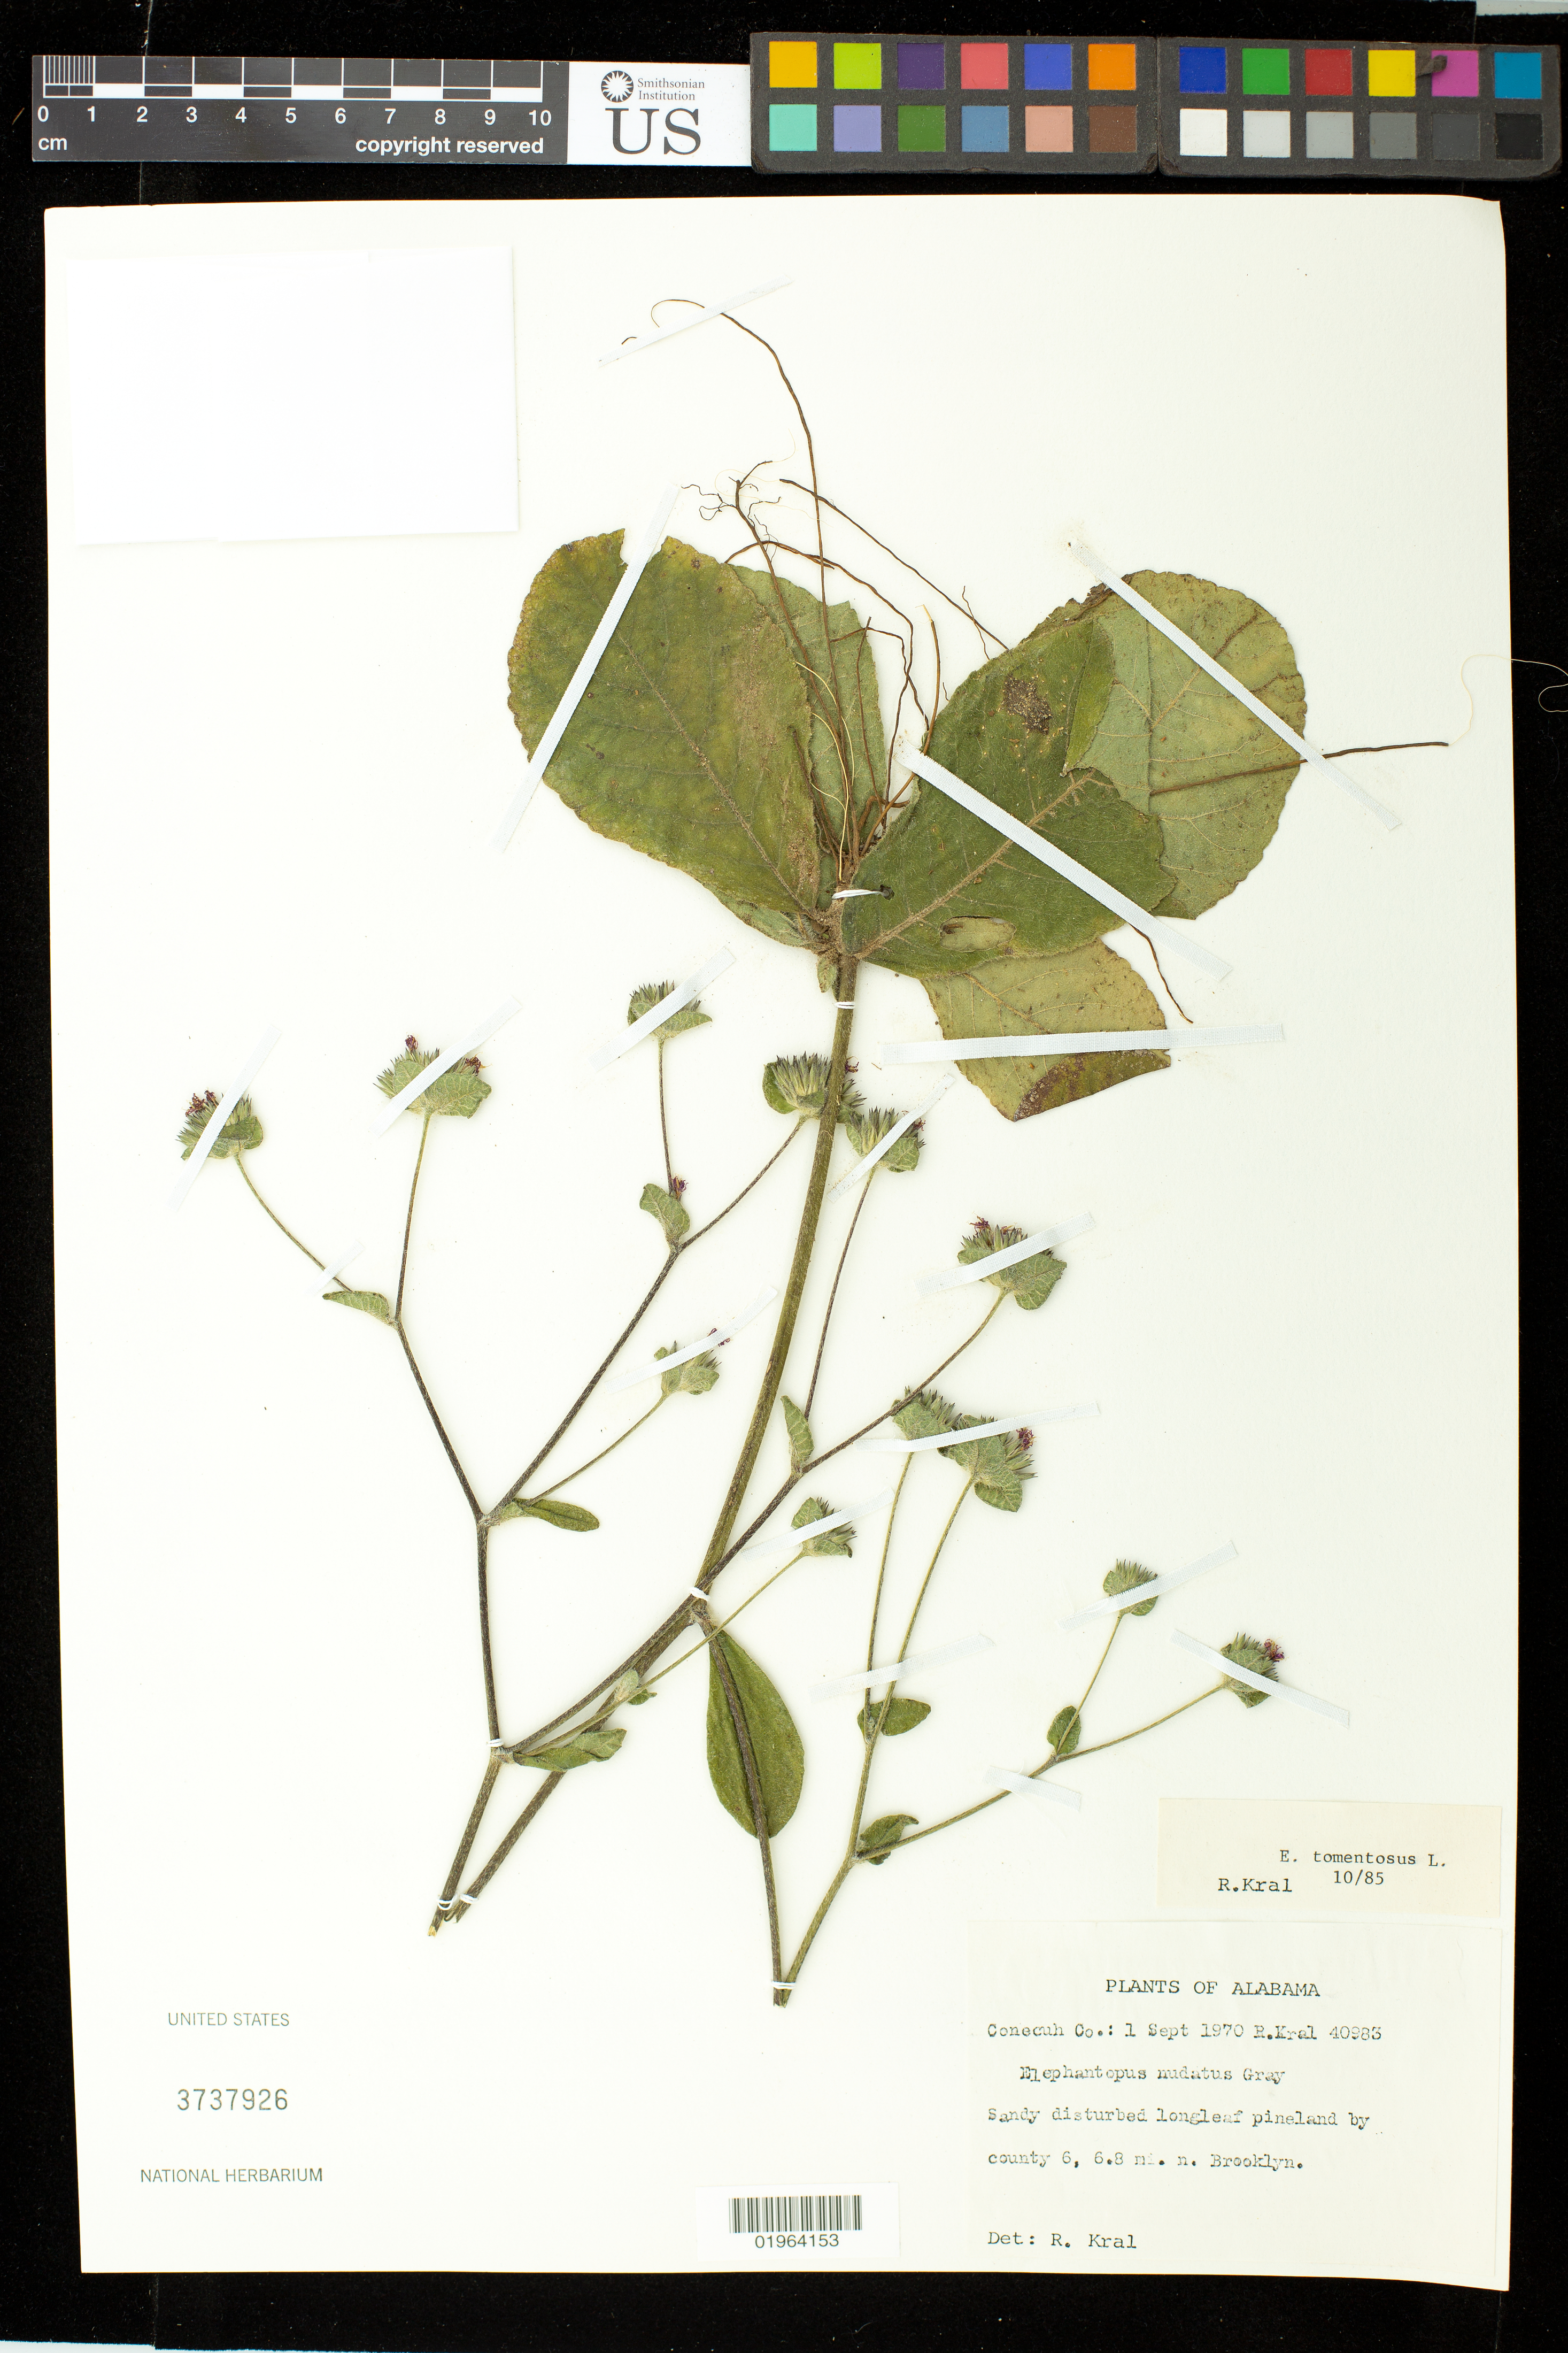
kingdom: Plantae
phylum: Tracheophyta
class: Magnoliopsida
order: Asterales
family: Asteraceae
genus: Elephantopus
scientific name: Elephantopus tomentosus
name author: L.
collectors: R. Kral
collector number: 40983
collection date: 1970-09-01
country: United States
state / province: Alabama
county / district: Conecuh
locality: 6.8 mi. W Brooklyn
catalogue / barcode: US 3737926